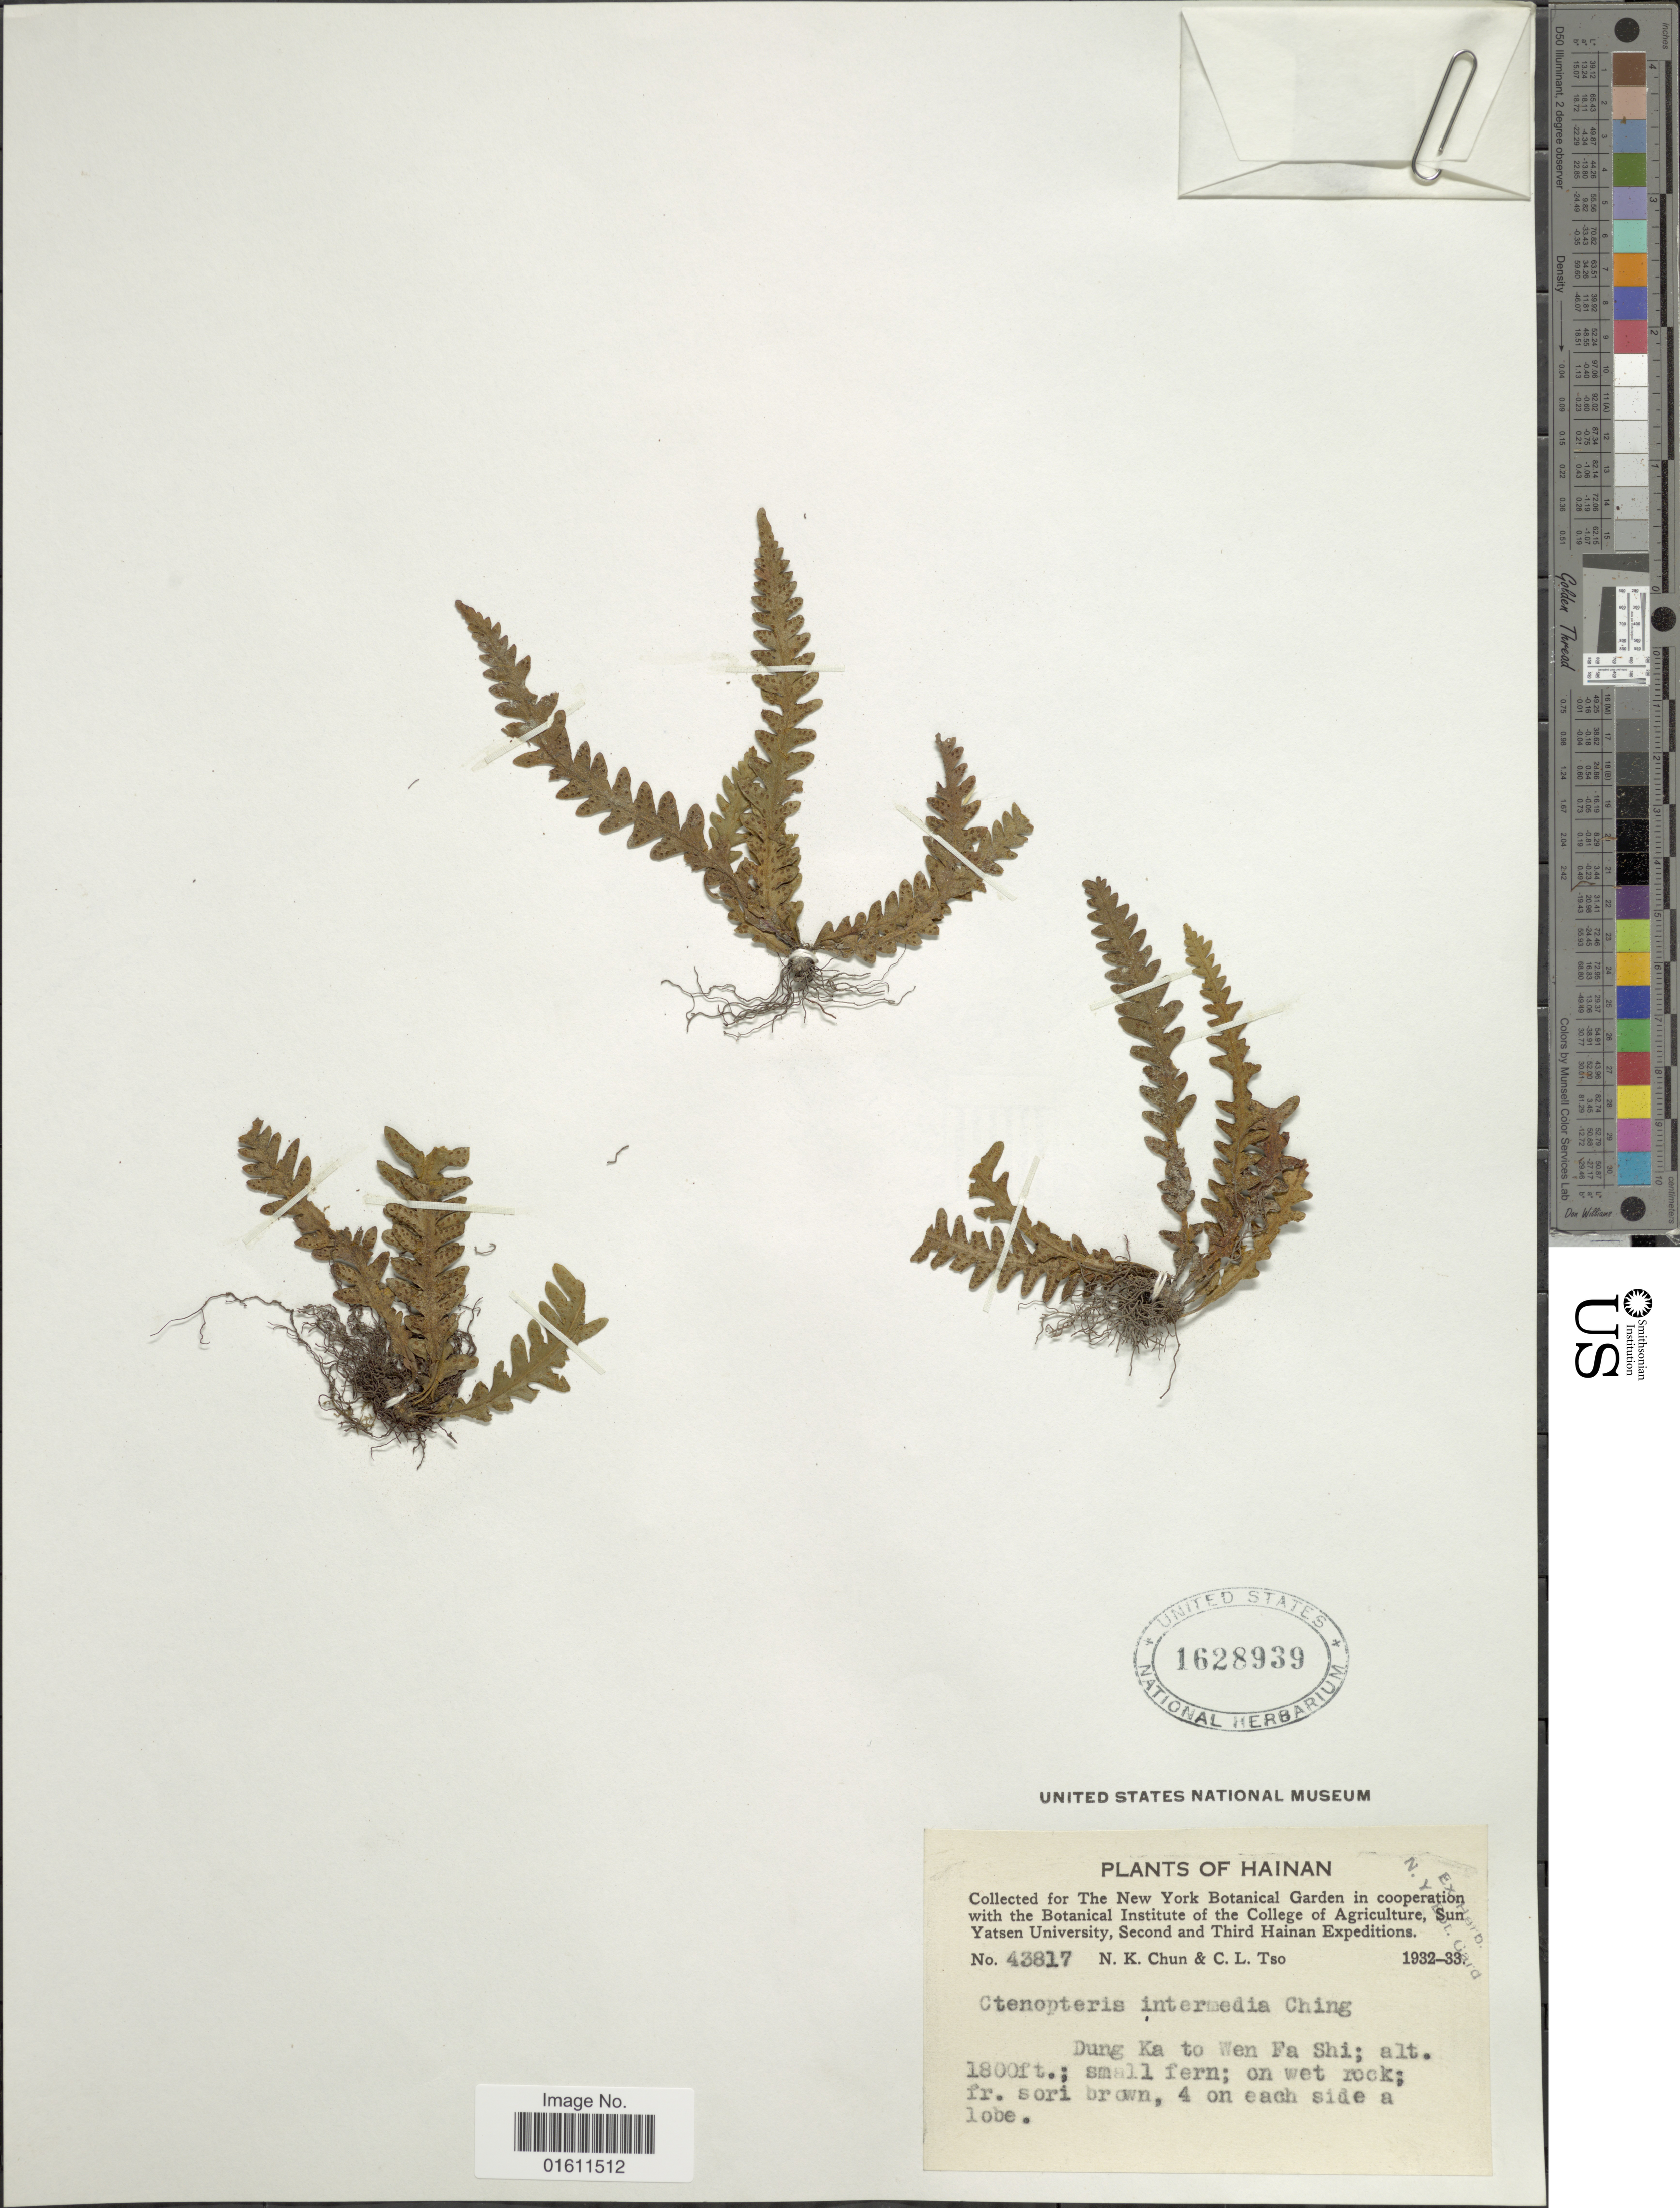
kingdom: Plantae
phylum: Tracheophyta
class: Polypodiopsida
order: Polypodiales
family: Polypodiaceae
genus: Prosaptia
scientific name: Prosaptia urceolaris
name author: (Hayata) Copel.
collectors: N. K. Chun & C. Tso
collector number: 43817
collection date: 1932/1933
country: China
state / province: Hainan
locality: Dung Ka to Wen Fa Shi, on wet rock.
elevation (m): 549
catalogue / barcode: US 1628939